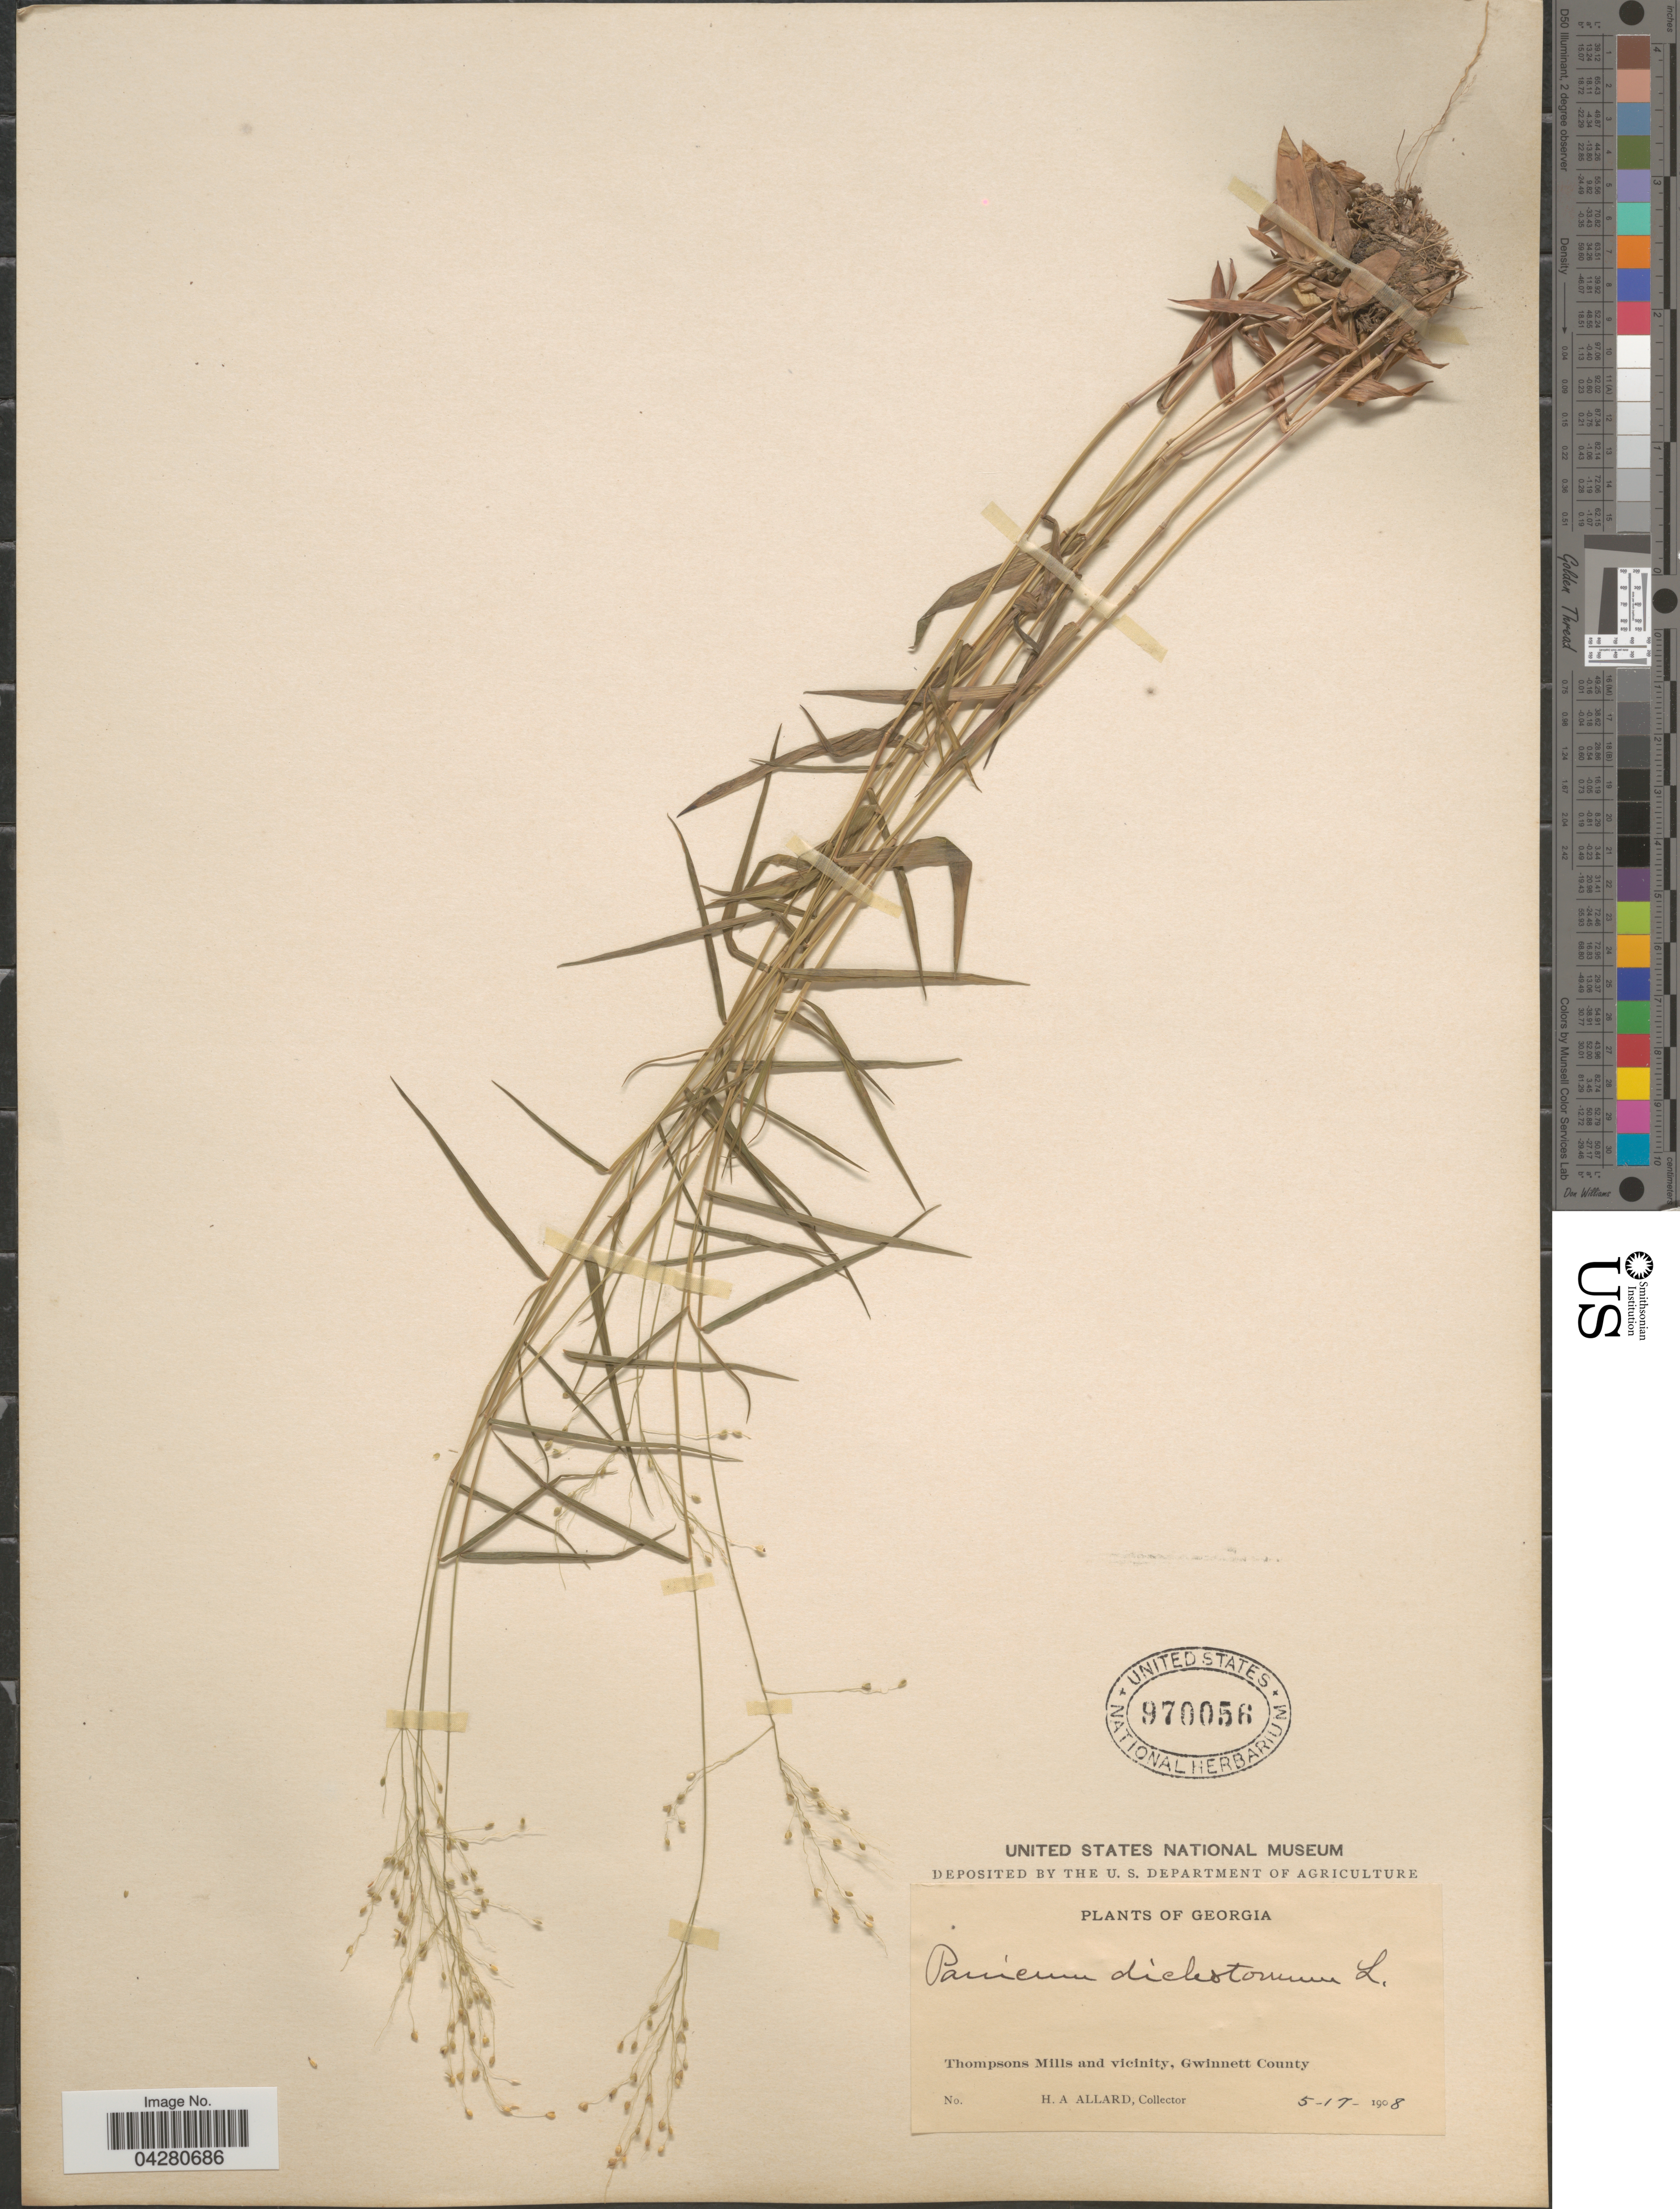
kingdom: Plantae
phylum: Tracheophyta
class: Liliopsida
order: Poales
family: Poaceae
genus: Dichanthelium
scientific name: Dichanthelium dichotomum var. dichotomum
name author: (L.) Gould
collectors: H. A. Allard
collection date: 1908-05-17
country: United States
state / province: Georgia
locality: Thompsons Mills and vicinity, Gwinnett County.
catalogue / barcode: US 970056